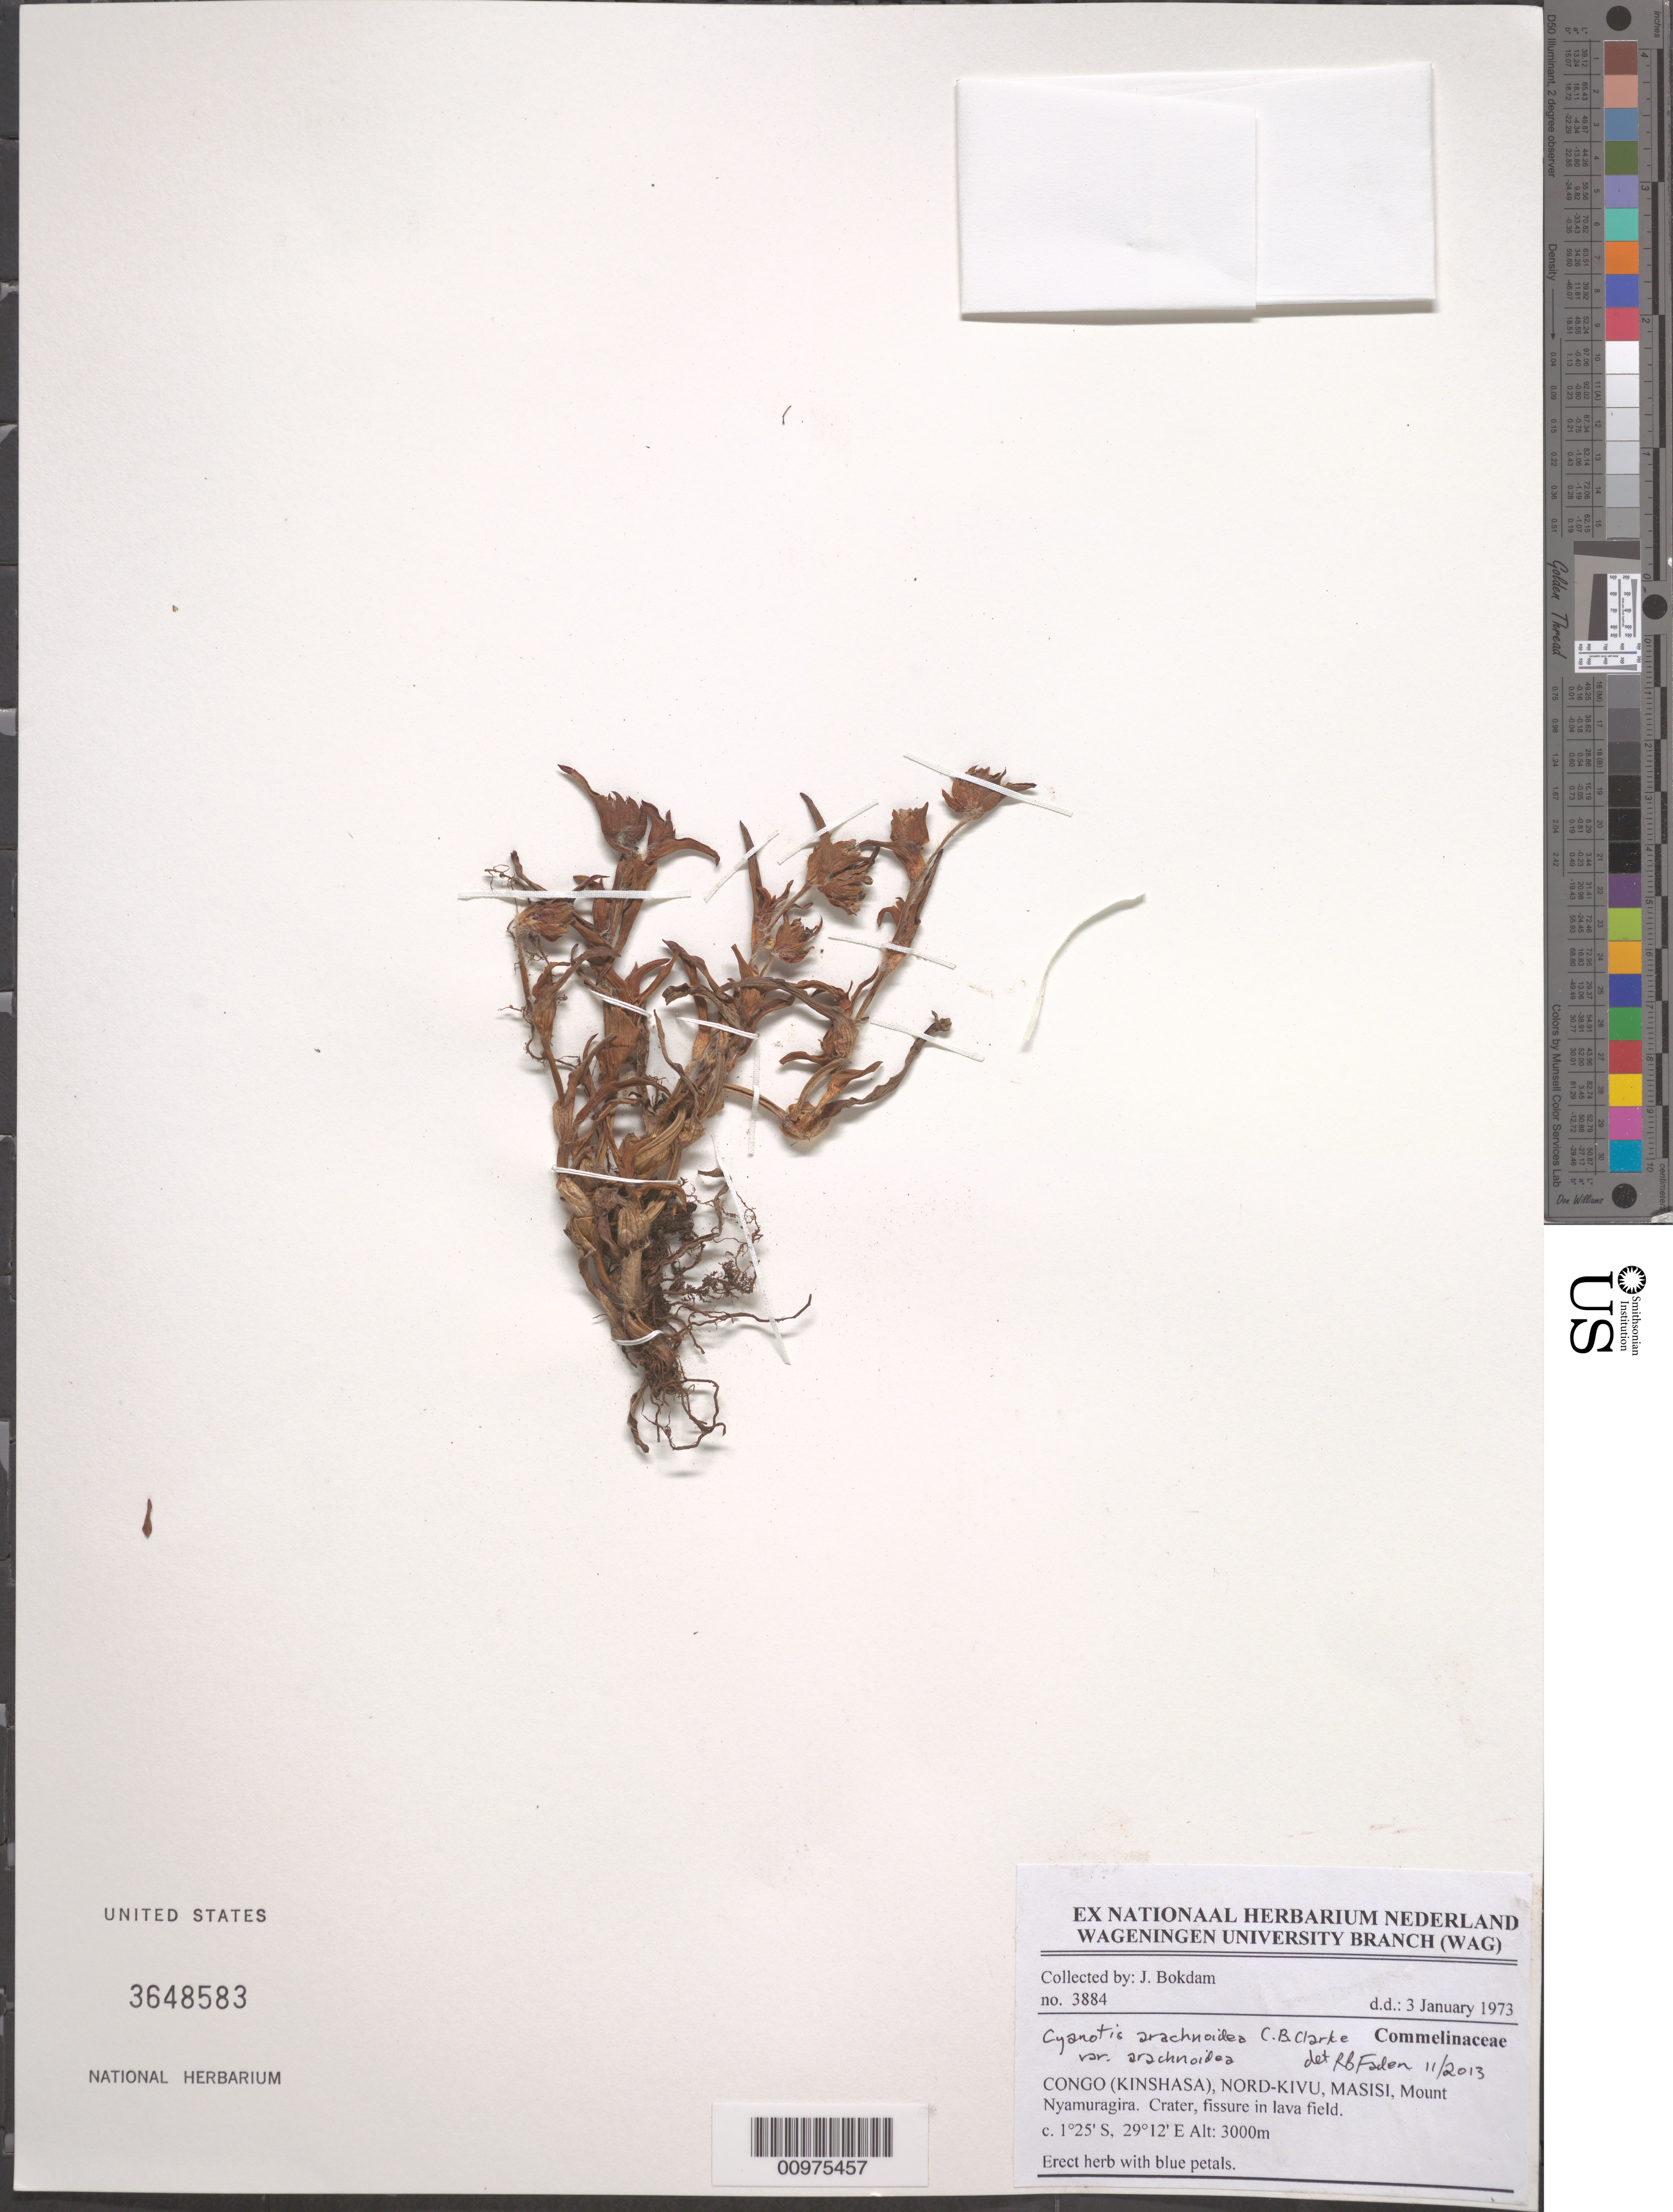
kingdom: Plantae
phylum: Tracheophyta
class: Liliopsida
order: Commelinales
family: Commelinaceae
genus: Cyanotis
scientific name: Cyanotis arachnoidea var. arachnoidea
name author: C.B. Clarke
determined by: Faden, Robert B., (US), Smithsonian Institution - National Museum of Natural History (UNITED STATES)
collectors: J. Bokdam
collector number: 3884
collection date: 1973-01-03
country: Congo, Democratic Republic of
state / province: Nord-Kivu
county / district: Masisi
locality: Kinshasa. Mount Nyamuragira.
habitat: Crater, fissure in lava field.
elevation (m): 3000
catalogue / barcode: US 3648583